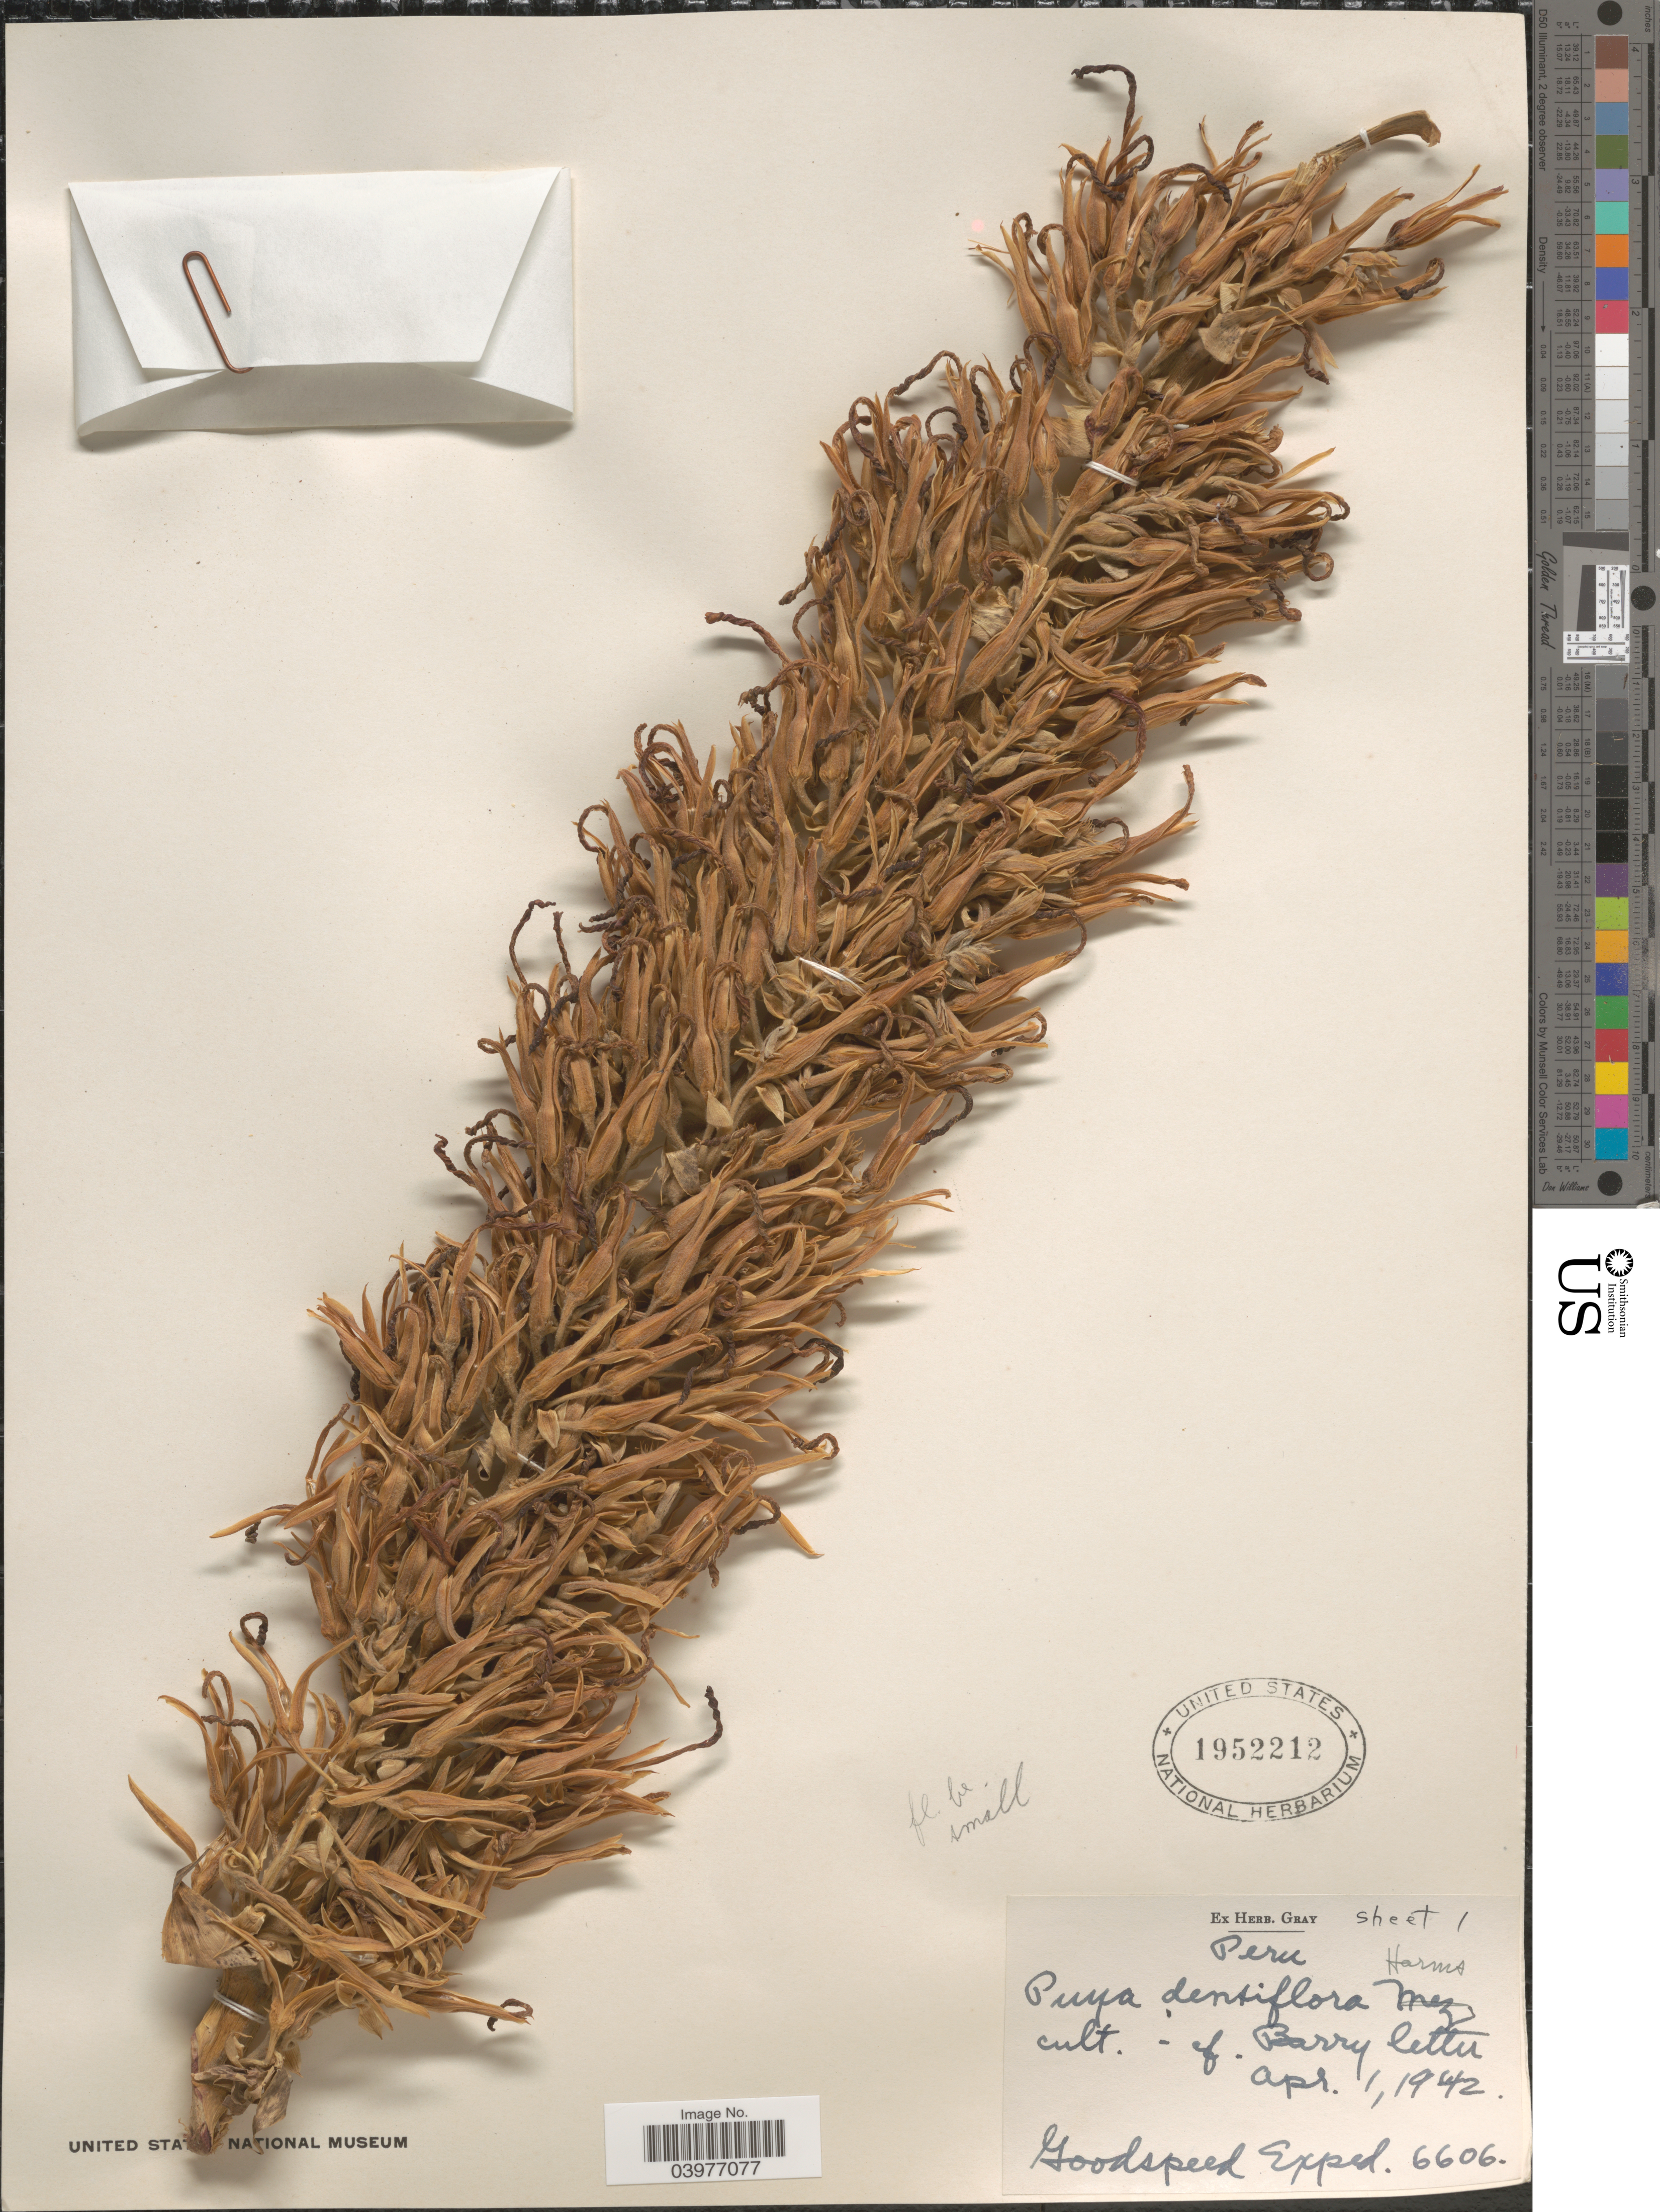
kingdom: Plantae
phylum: Tracheophyta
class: Liliopsida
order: Poales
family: Bromeliaceae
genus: Puya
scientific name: Puya densiflora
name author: Harms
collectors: Goodspeed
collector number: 6606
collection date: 1942-04-01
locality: Cult. of Bary letter. [unsure placement]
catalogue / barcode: US 1952212